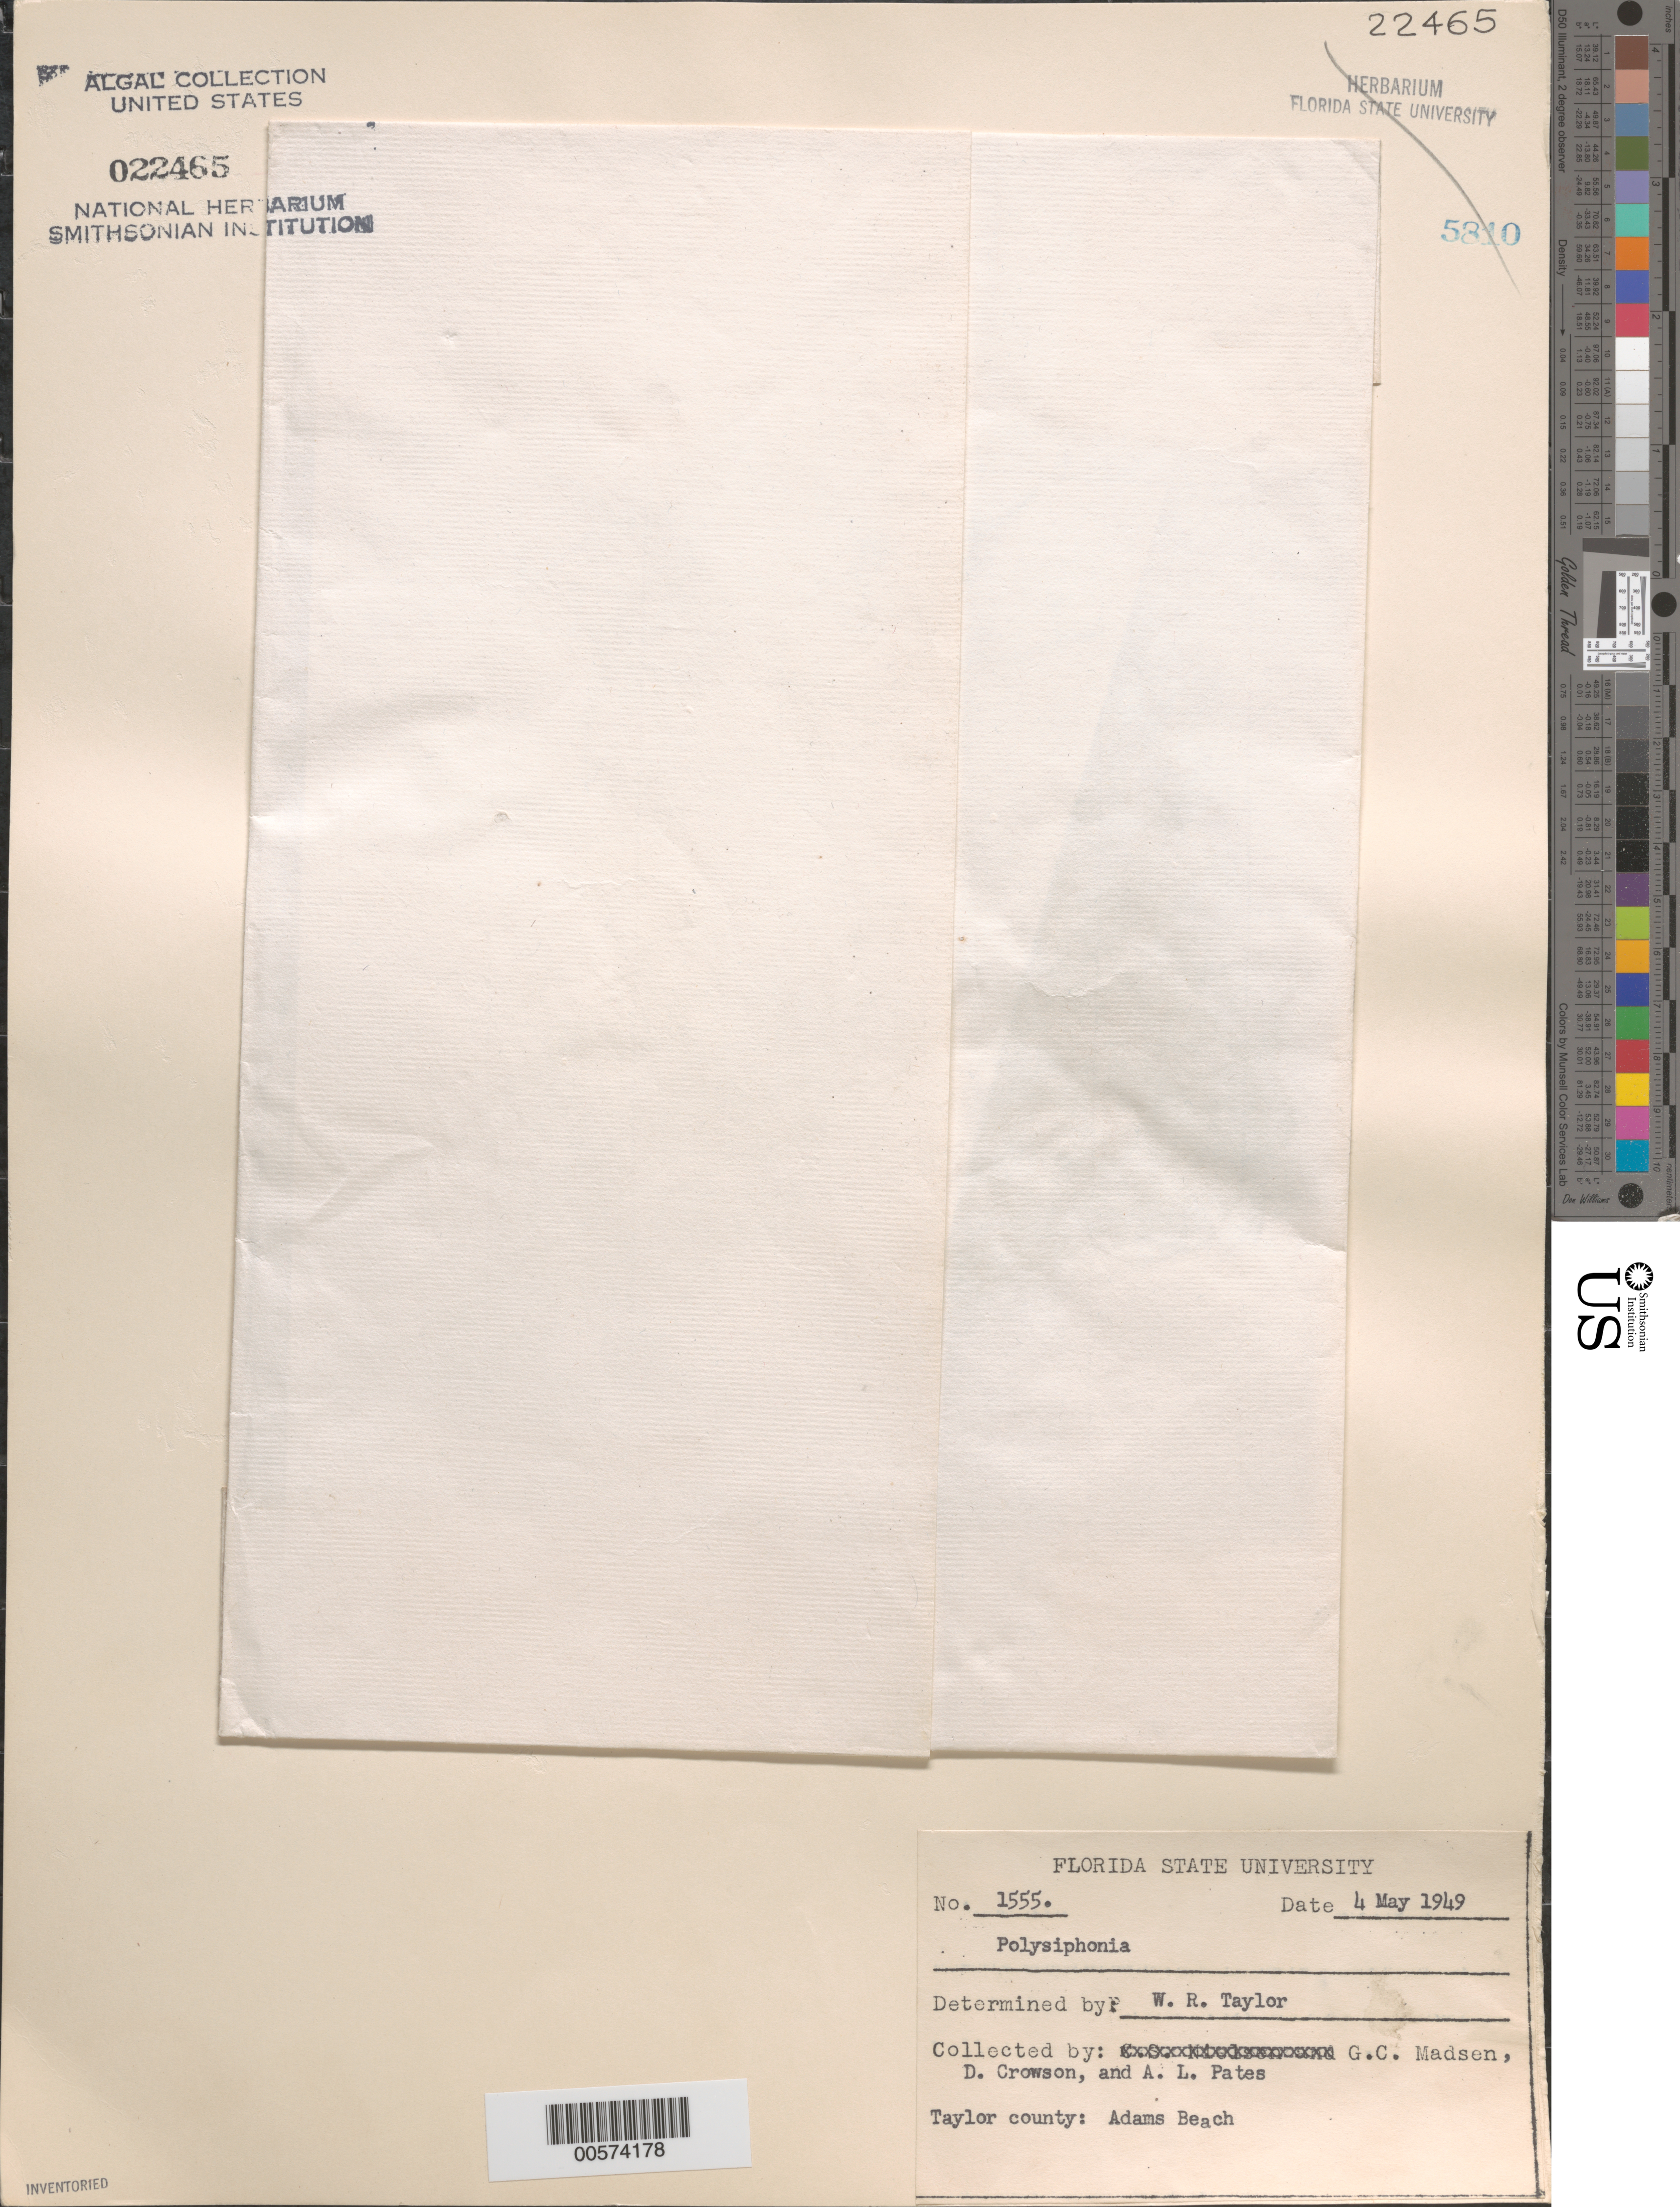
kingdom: Plantae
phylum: Rhodophyta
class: Florideophyceae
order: Ceramiales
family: Rhodomelaceae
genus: Polysiphonia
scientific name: Polysiphonia sp.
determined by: Taylor, William R.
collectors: G. Madsen, D. Crowson & A. Pates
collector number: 1555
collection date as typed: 04 May 1949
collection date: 1949-05-04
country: United States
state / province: Florida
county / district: Taylor County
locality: Adams Beach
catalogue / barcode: US 22465